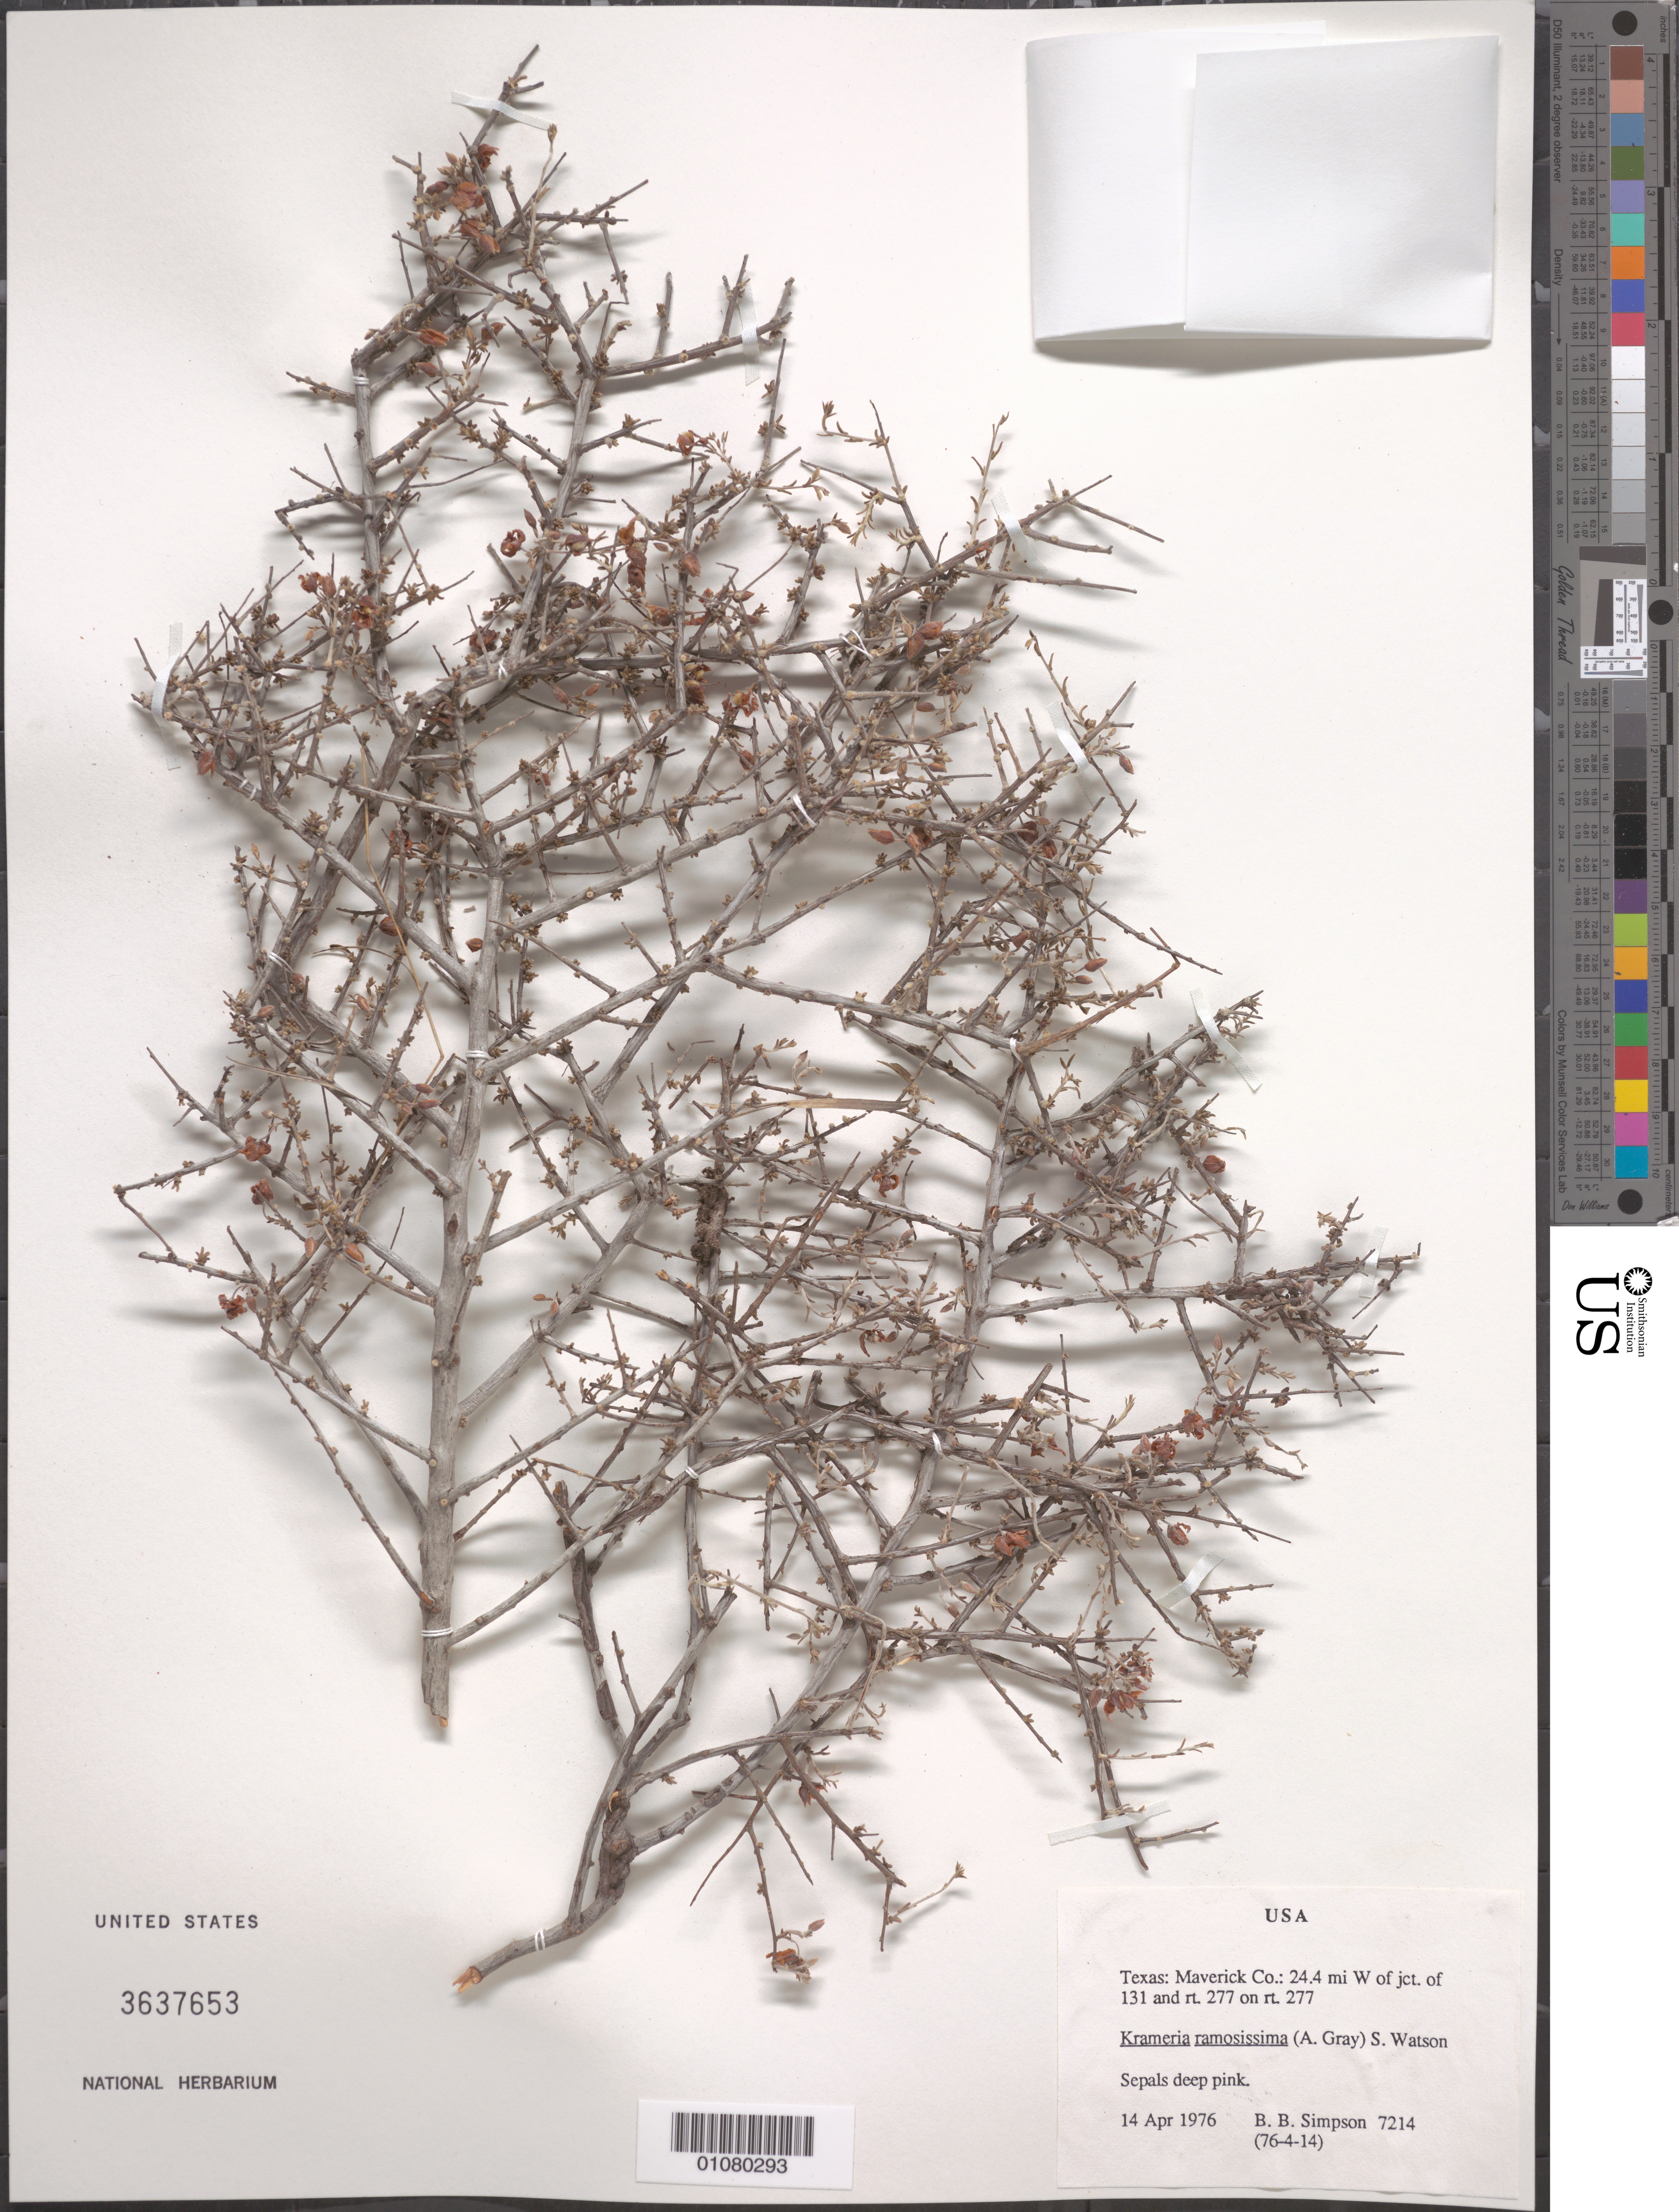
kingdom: Plantae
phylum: Tracheophyta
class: Magnoliopsida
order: Zygophyllales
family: Krameriaceae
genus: Krameria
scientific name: Krameria ramosissima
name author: (A. Gray) S. Watson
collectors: B. B. Simpson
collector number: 7214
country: United States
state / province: Texas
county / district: Maverick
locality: W of jct. of 131 and rt. 277 on rt. 277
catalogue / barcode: US 3637653